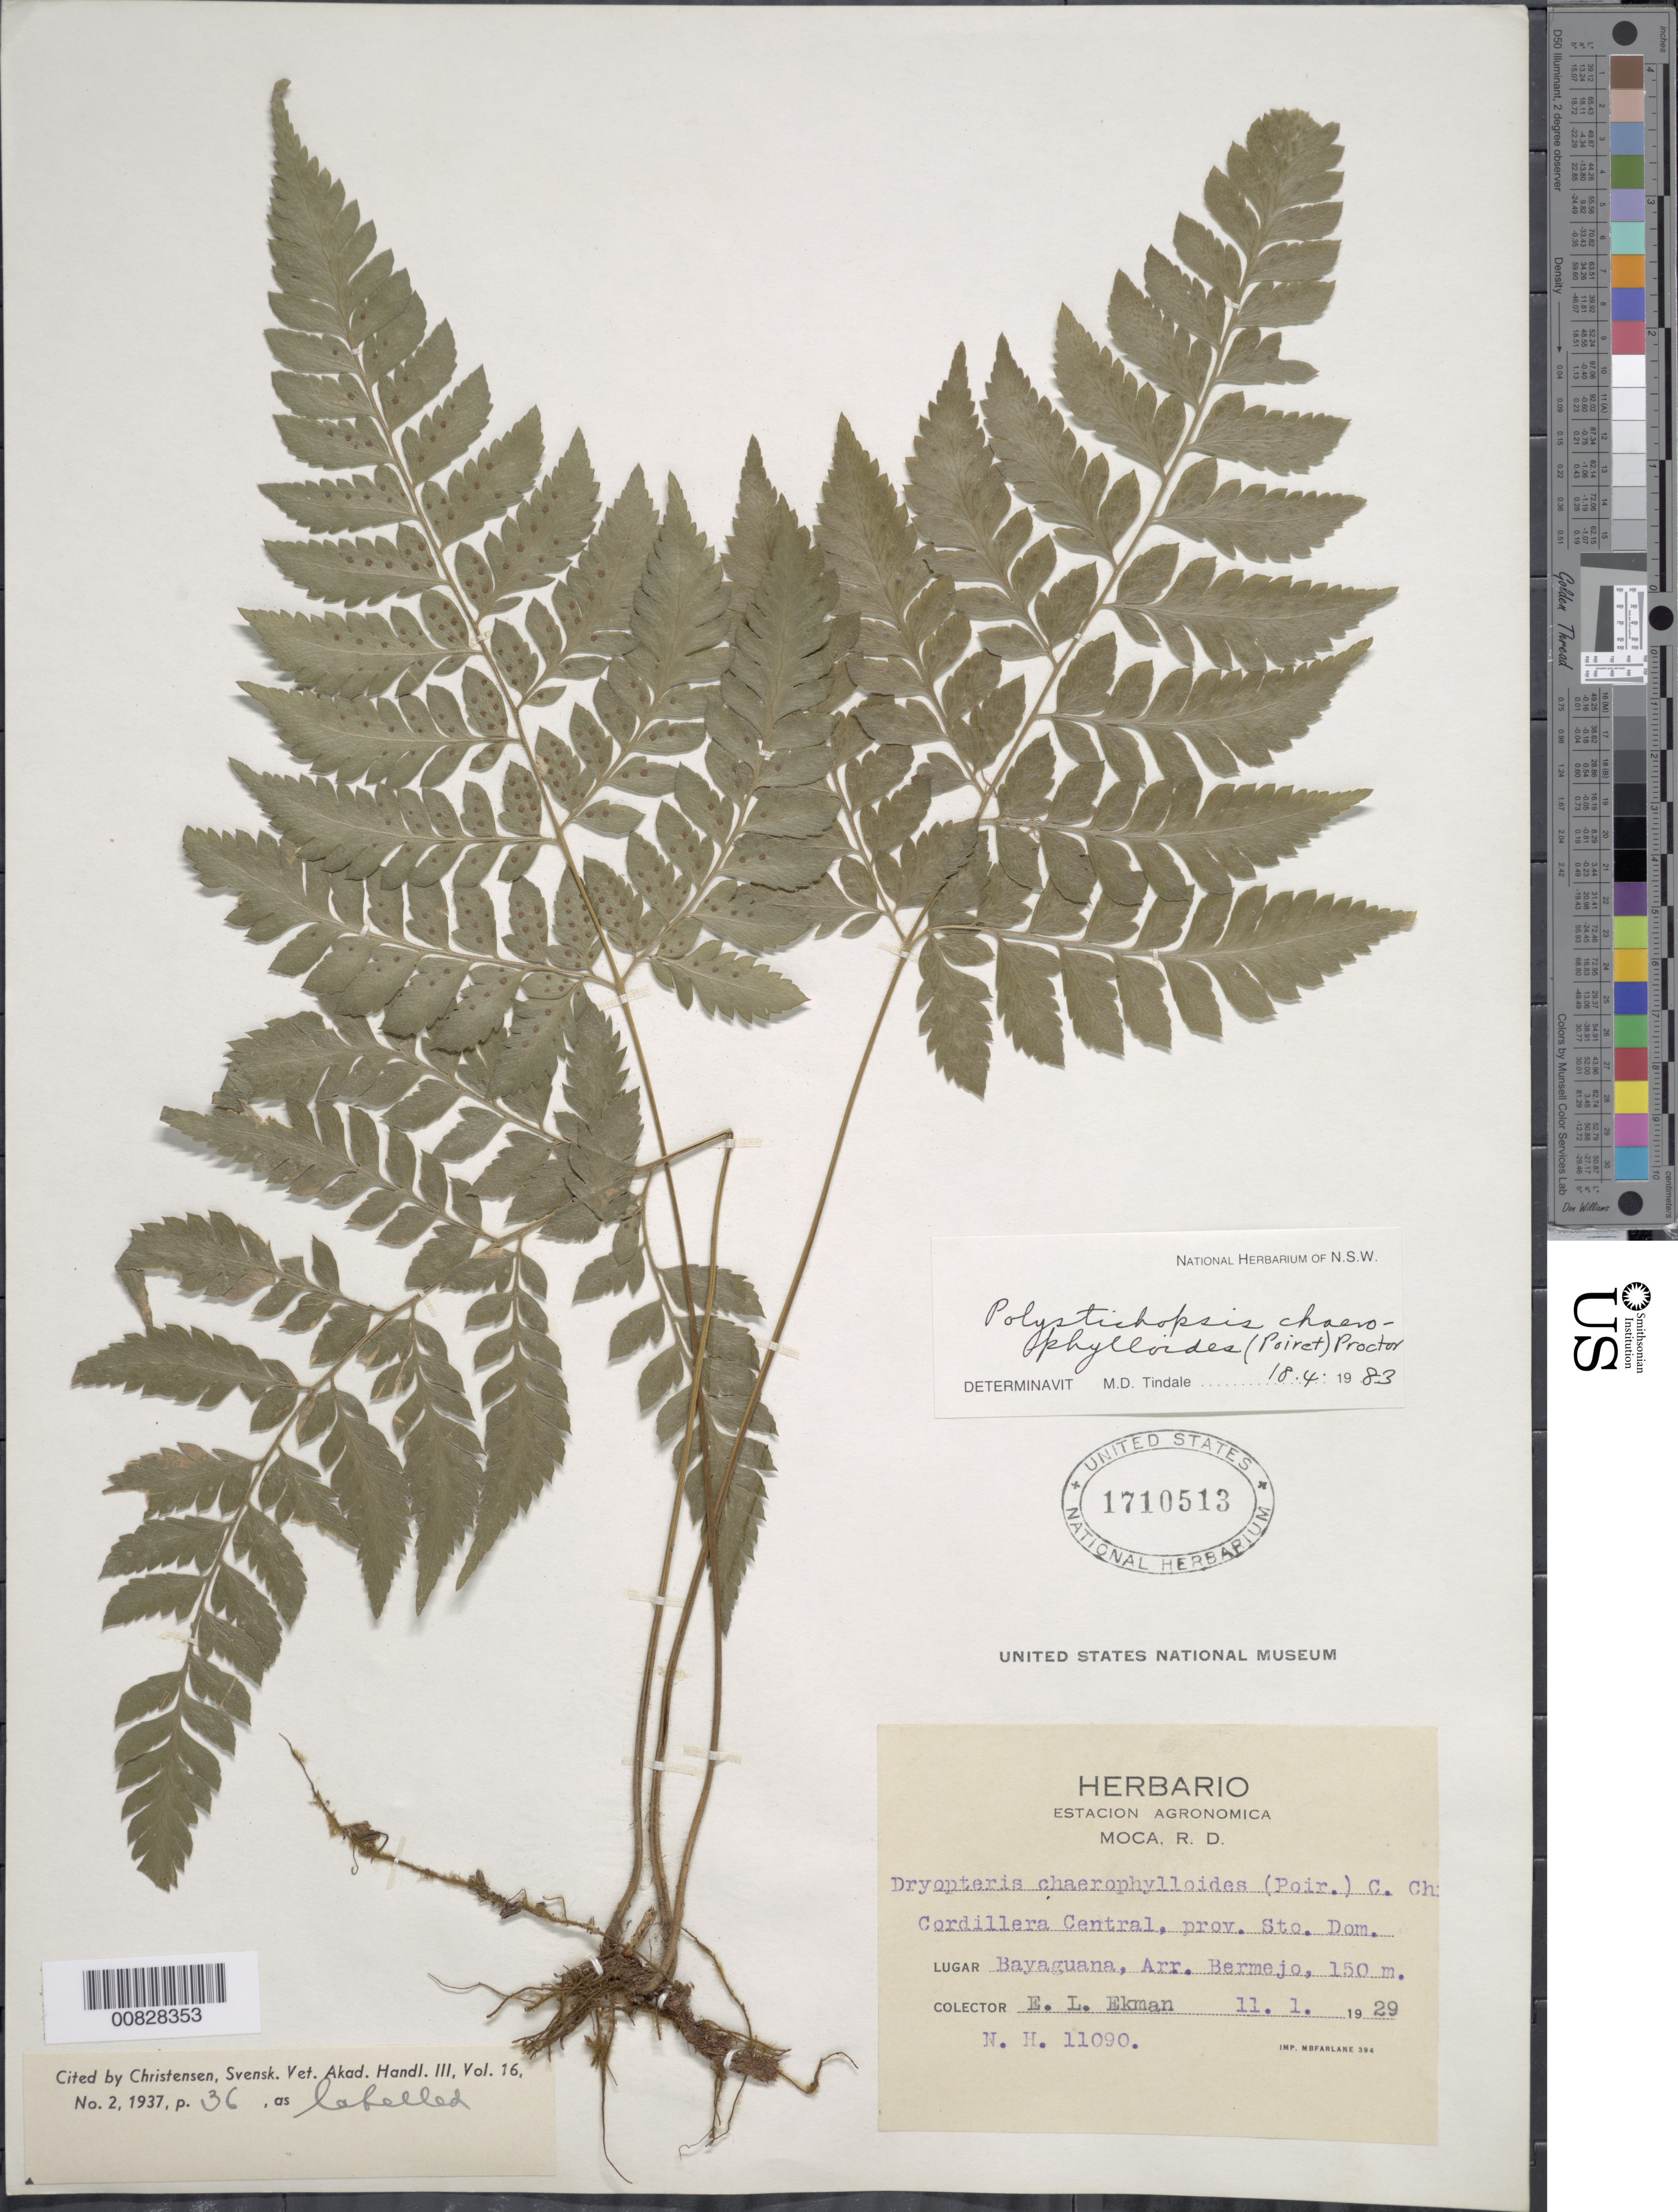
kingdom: Plantae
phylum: Tracheophyta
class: Polypodiopsida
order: Polypodiales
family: Dryopteridaceae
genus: Polystichopsis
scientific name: Polystichopsis chaerophylloides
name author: (Poir.) C.V. Morton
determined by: Tindale, Mary D.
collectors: E. L. Ekman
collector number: H 11090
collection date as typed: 11 Jan 1929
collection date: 1929-01-11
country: Dominican Republic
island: Hispaniola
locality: Cordillera Central, Bayaguana, Arr. Bermejo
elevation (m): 150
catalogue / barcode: US 1710513